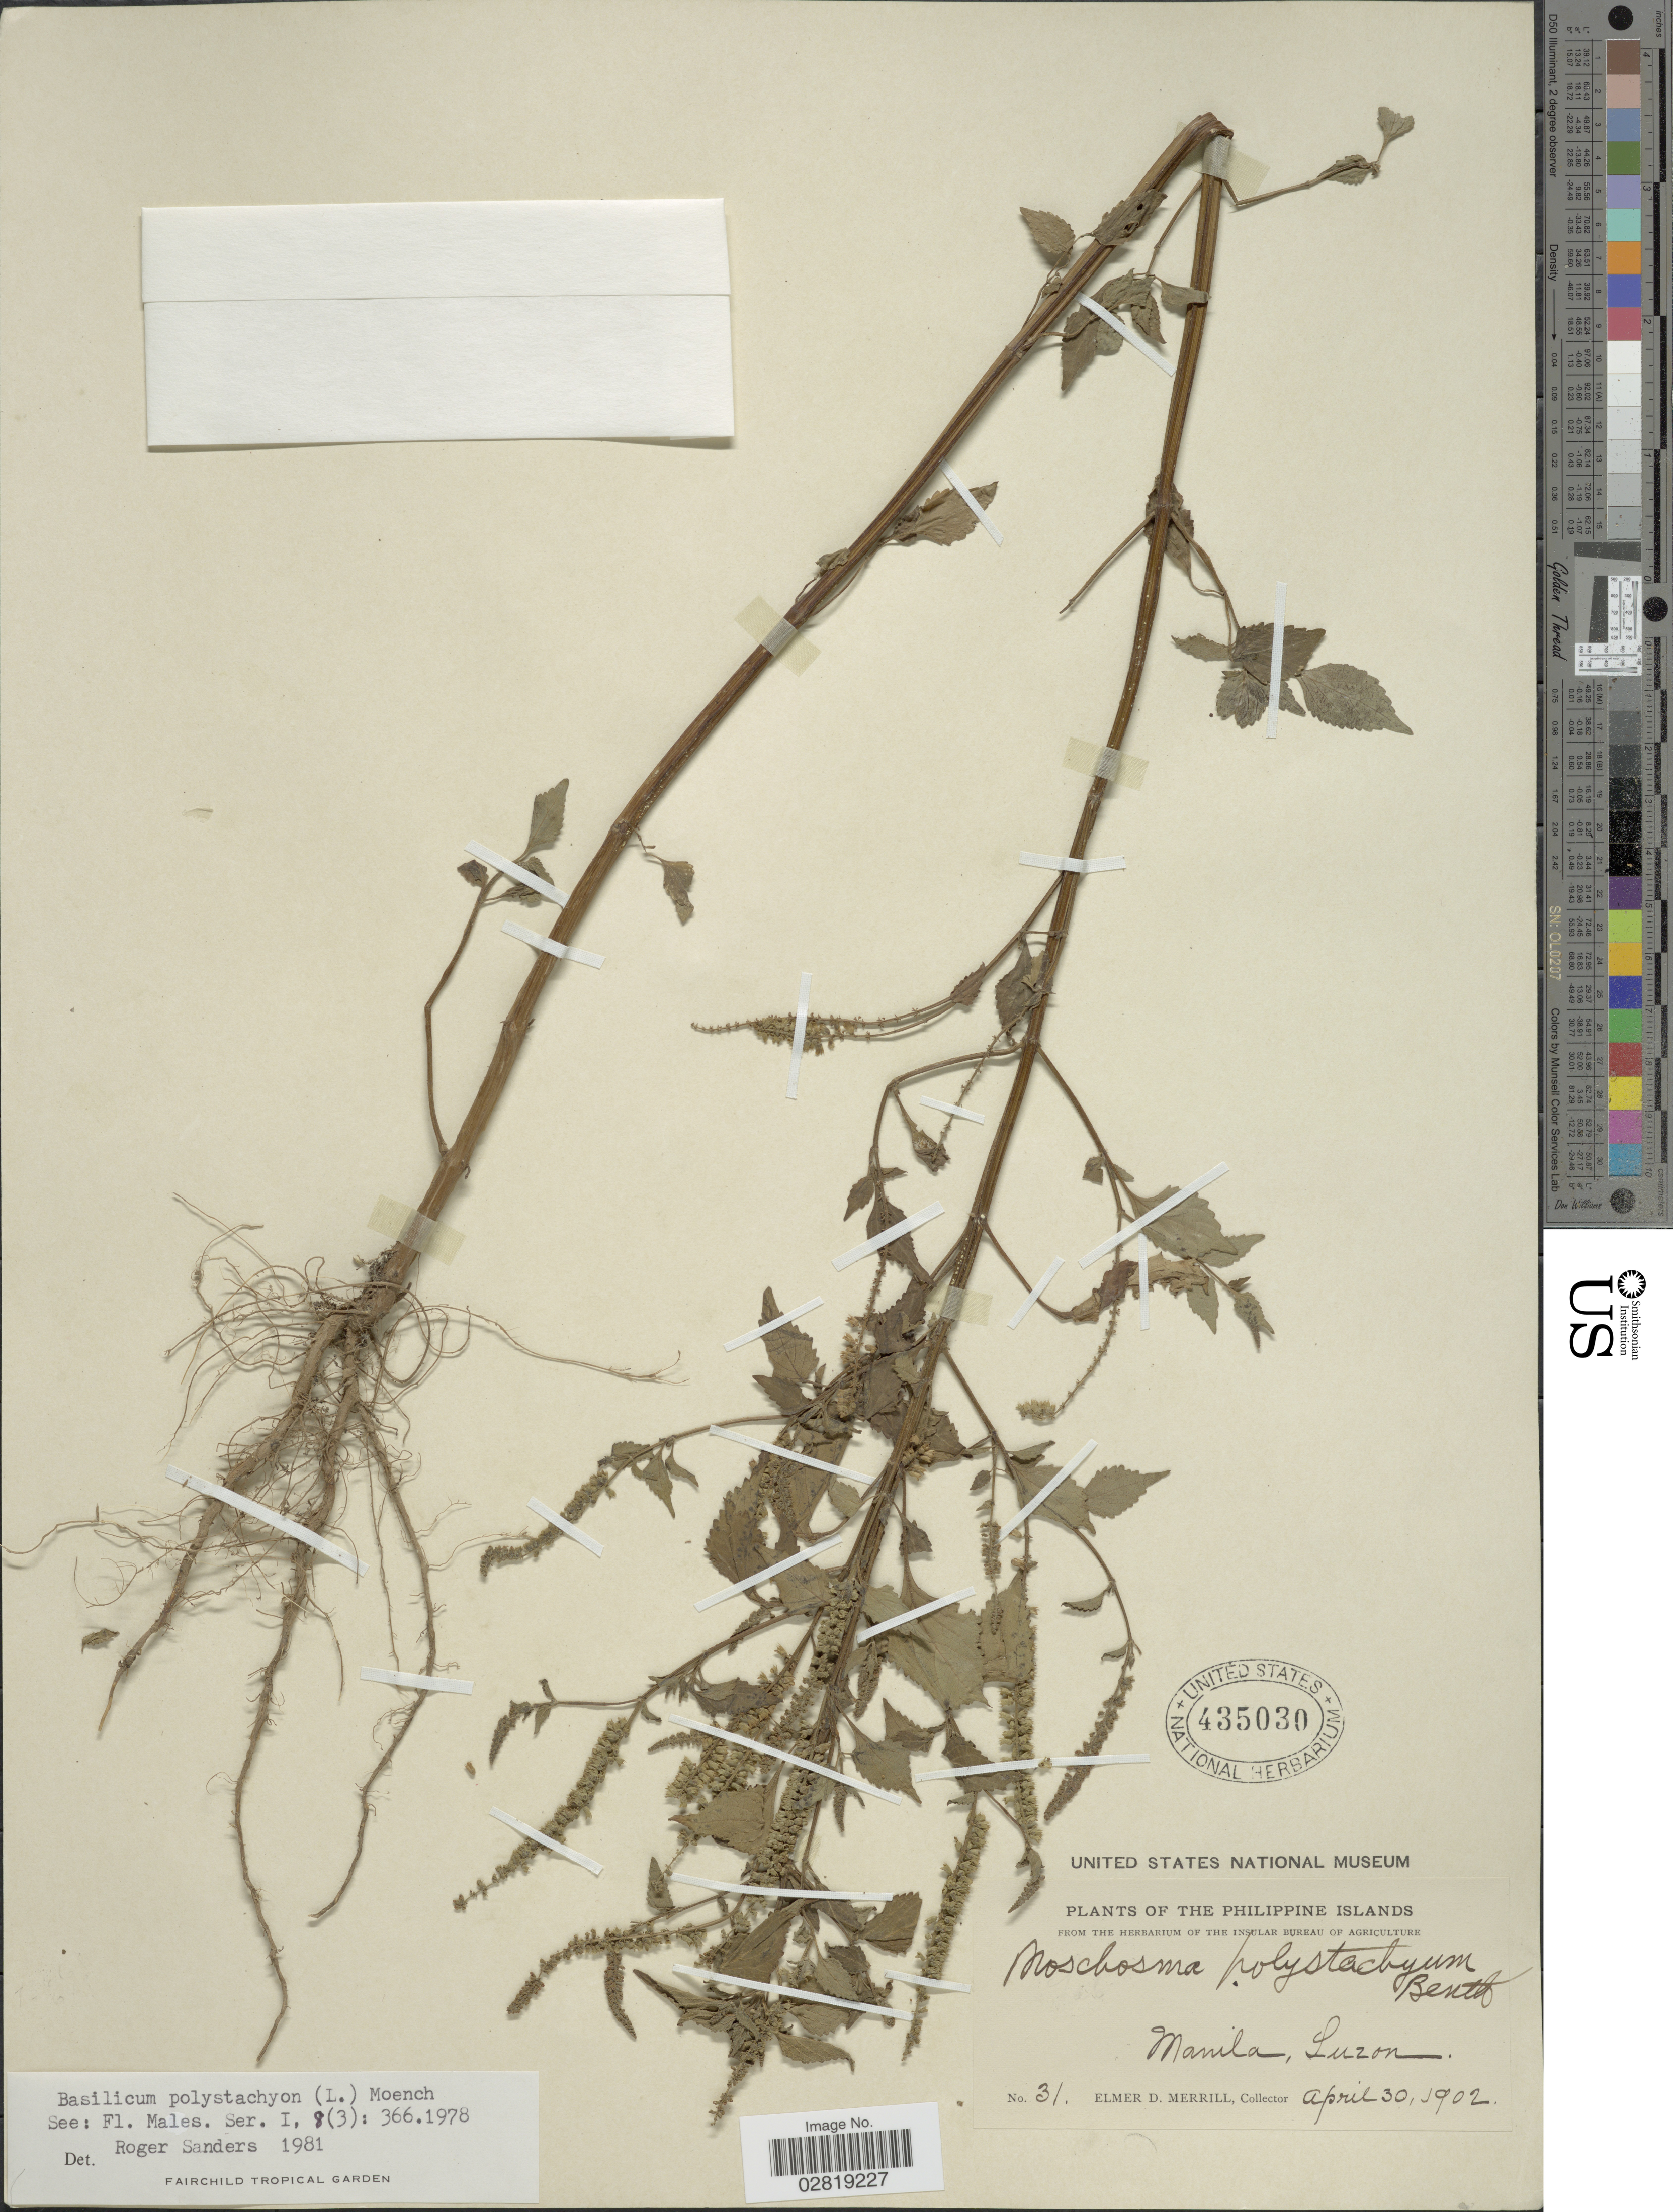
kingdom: Plantae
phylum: Tracheophyta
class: Magnoliopsida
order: Lamiales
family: Lamiaceae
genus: Basilicum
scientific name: Basilicum polystachyon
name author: (L.) Moench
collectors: E. D. Merrill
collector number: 31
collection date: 1902-04-30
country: Philippines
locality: Manila, Luzon.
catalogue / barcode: US 435030